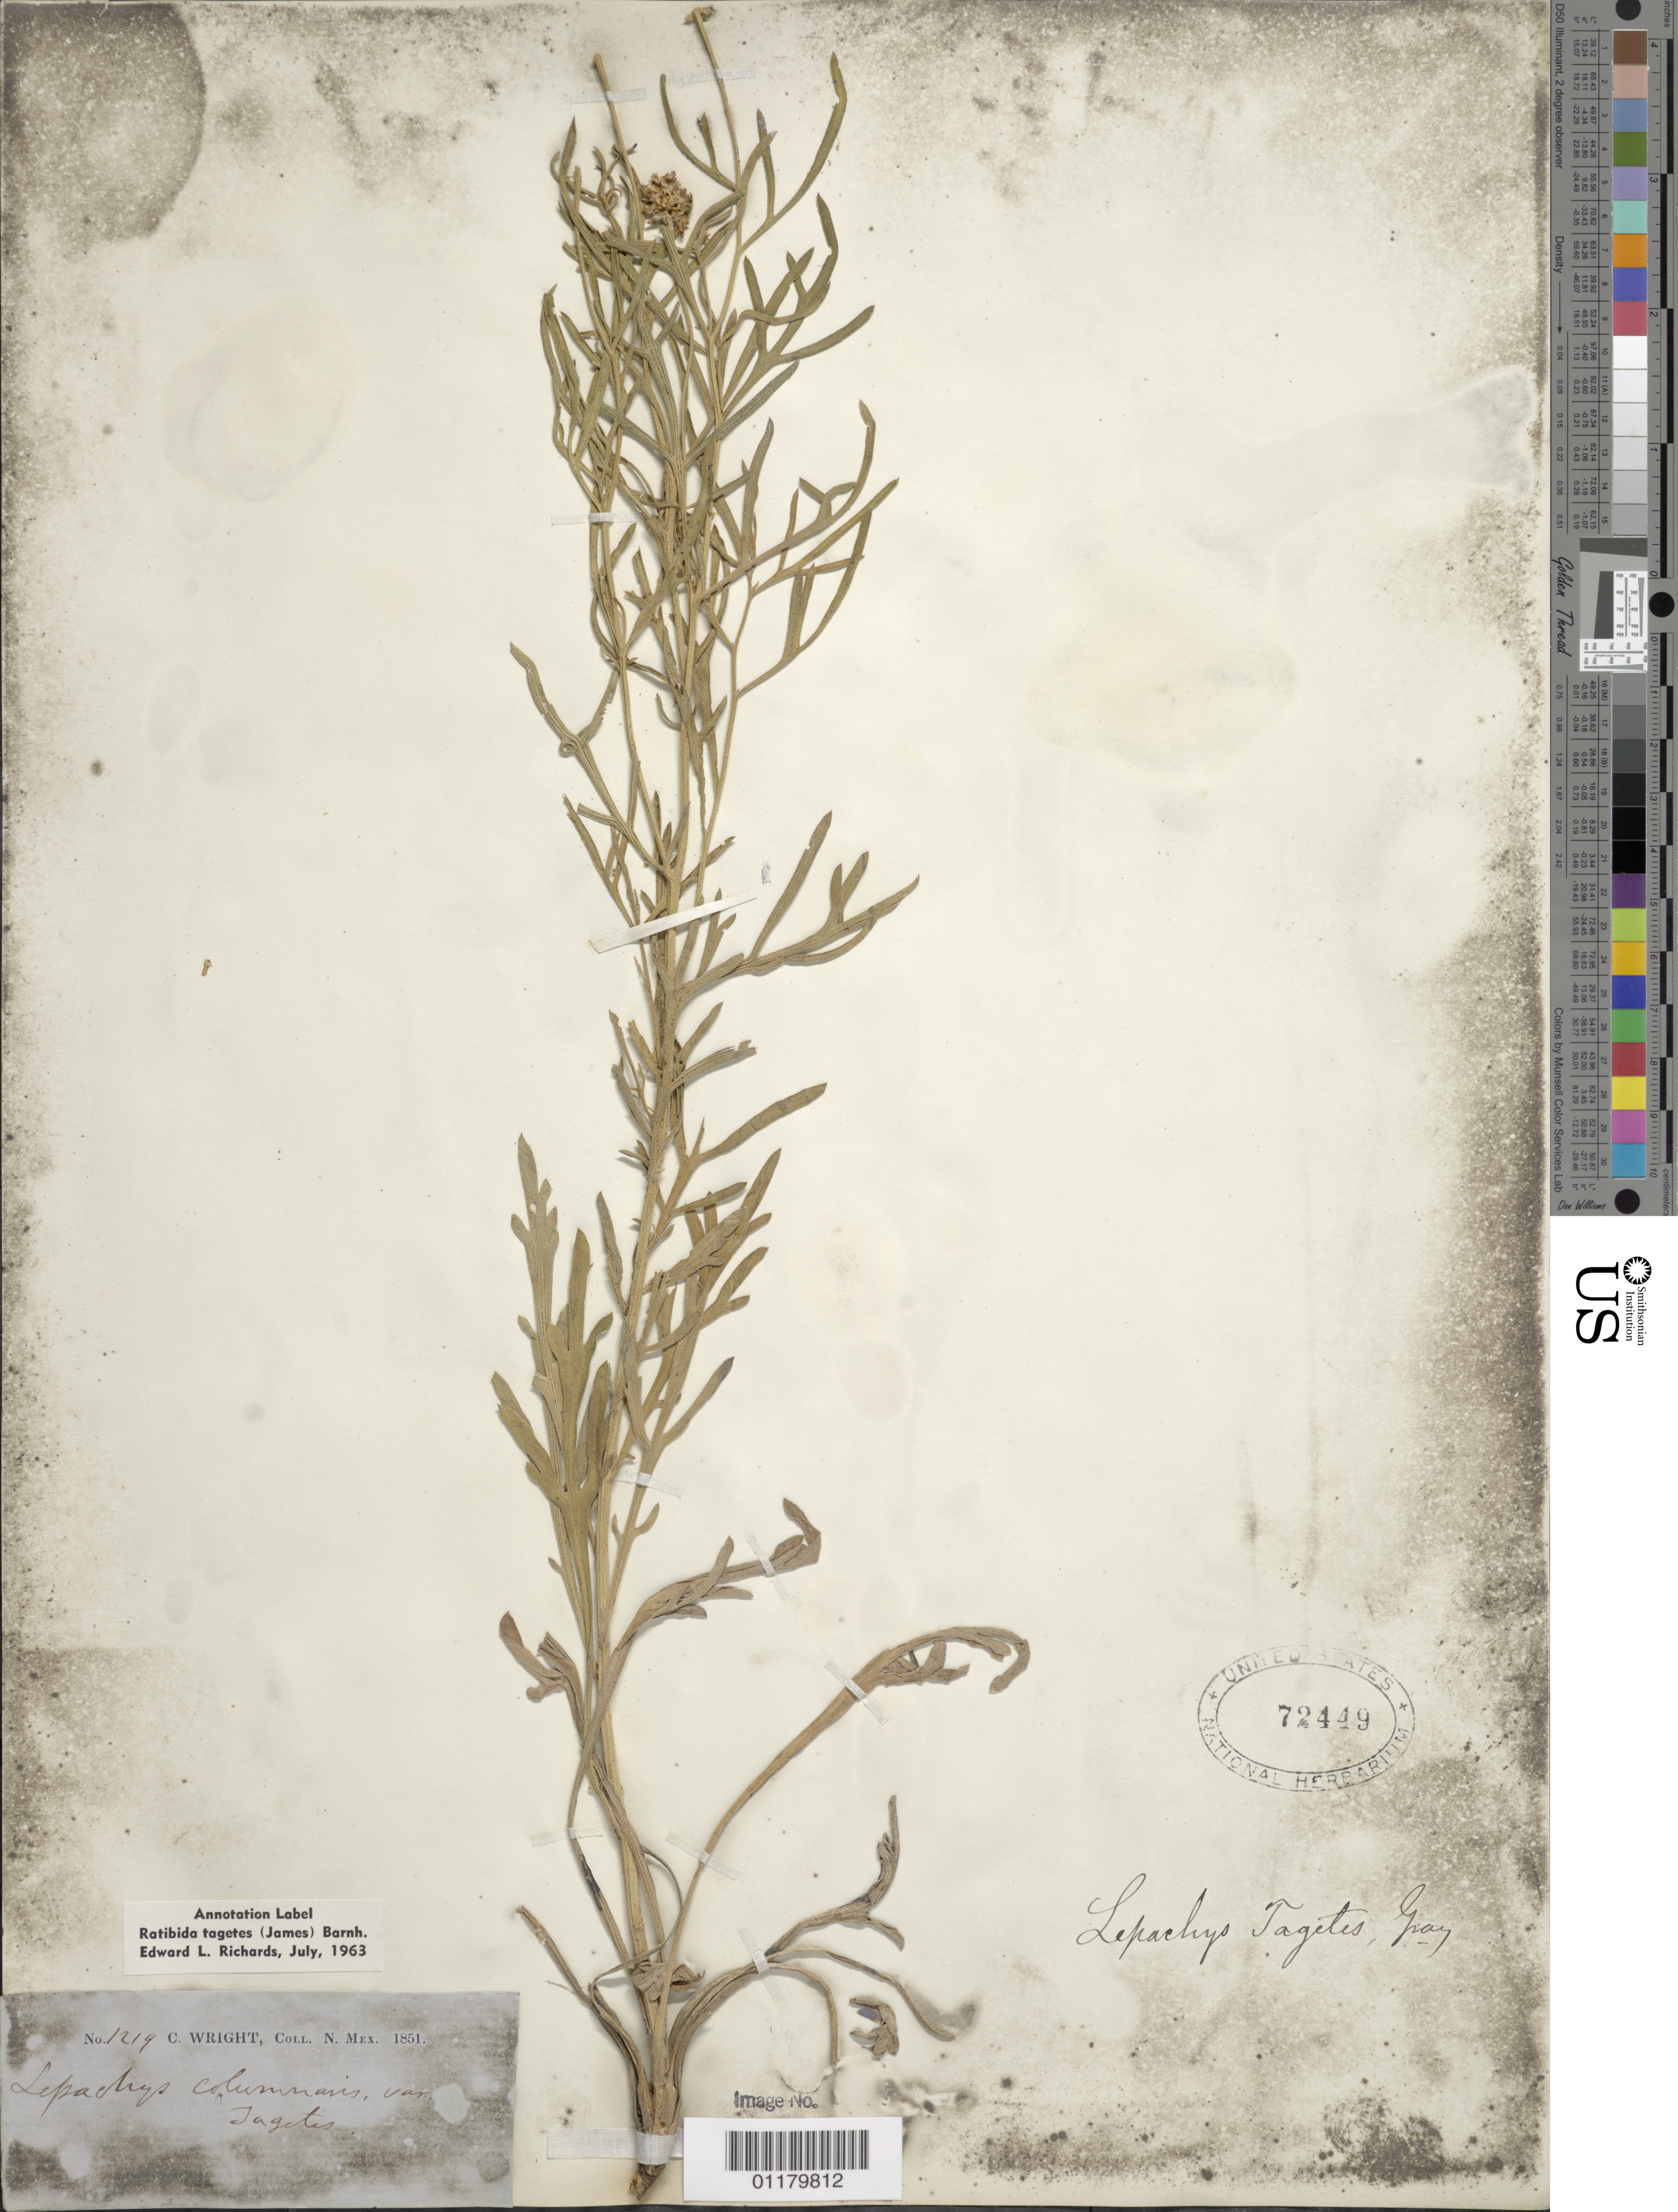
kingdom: Plantae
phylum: Tracheophyta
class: Magnoliopsida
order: Asterales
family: Asteraceae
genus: Ratibida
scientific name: Ratibida tagetes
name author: (James) Barnhart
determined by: Richards, E. L.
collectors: C. Wright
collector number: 1219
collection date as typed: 1851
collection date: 1851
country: United States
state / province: New Mexico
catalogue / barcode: US 72449